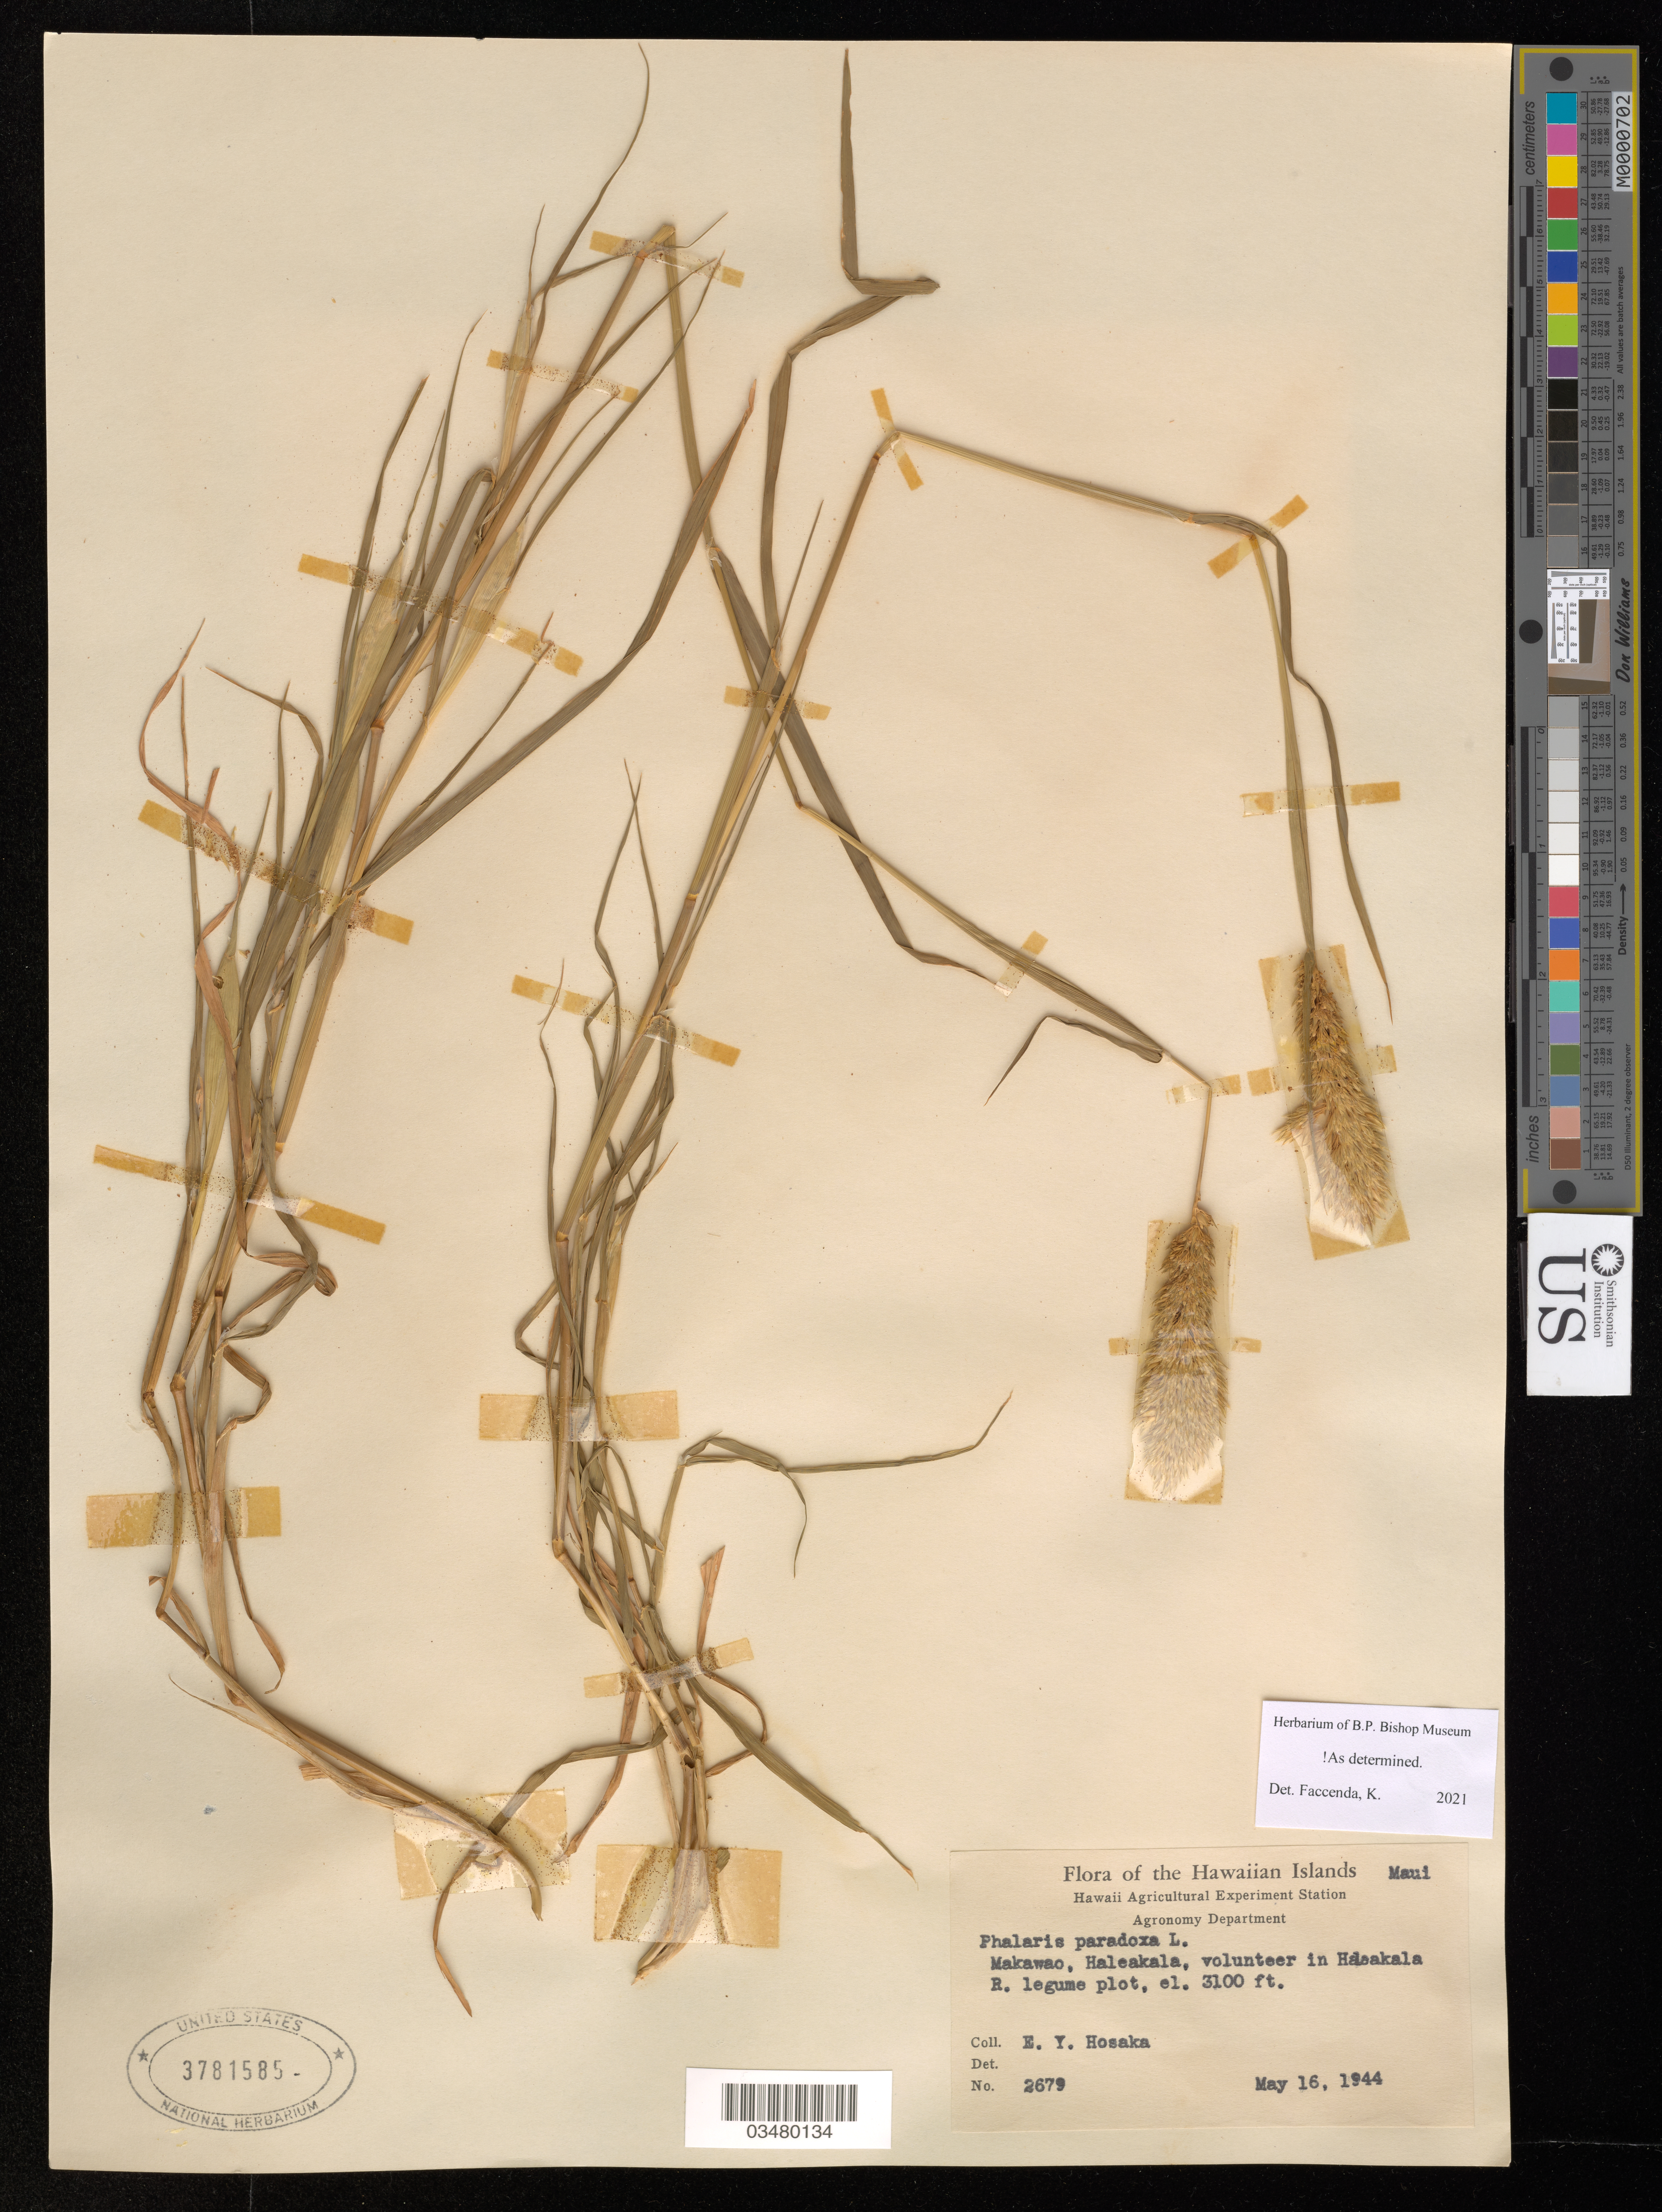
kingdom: Plantae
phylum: Tracheophyta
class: Liliopsida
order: Poales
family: Poaceae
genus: Phalaris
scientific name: Phalaris paradoxa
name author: L.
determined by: Faccenda, K.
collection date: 1944-05-16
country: United States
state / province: Hawaii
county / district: Maui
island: Maui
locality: Makawao, Haleakala, Haleakala E legume plot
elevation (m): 945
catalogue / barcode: US 3781585